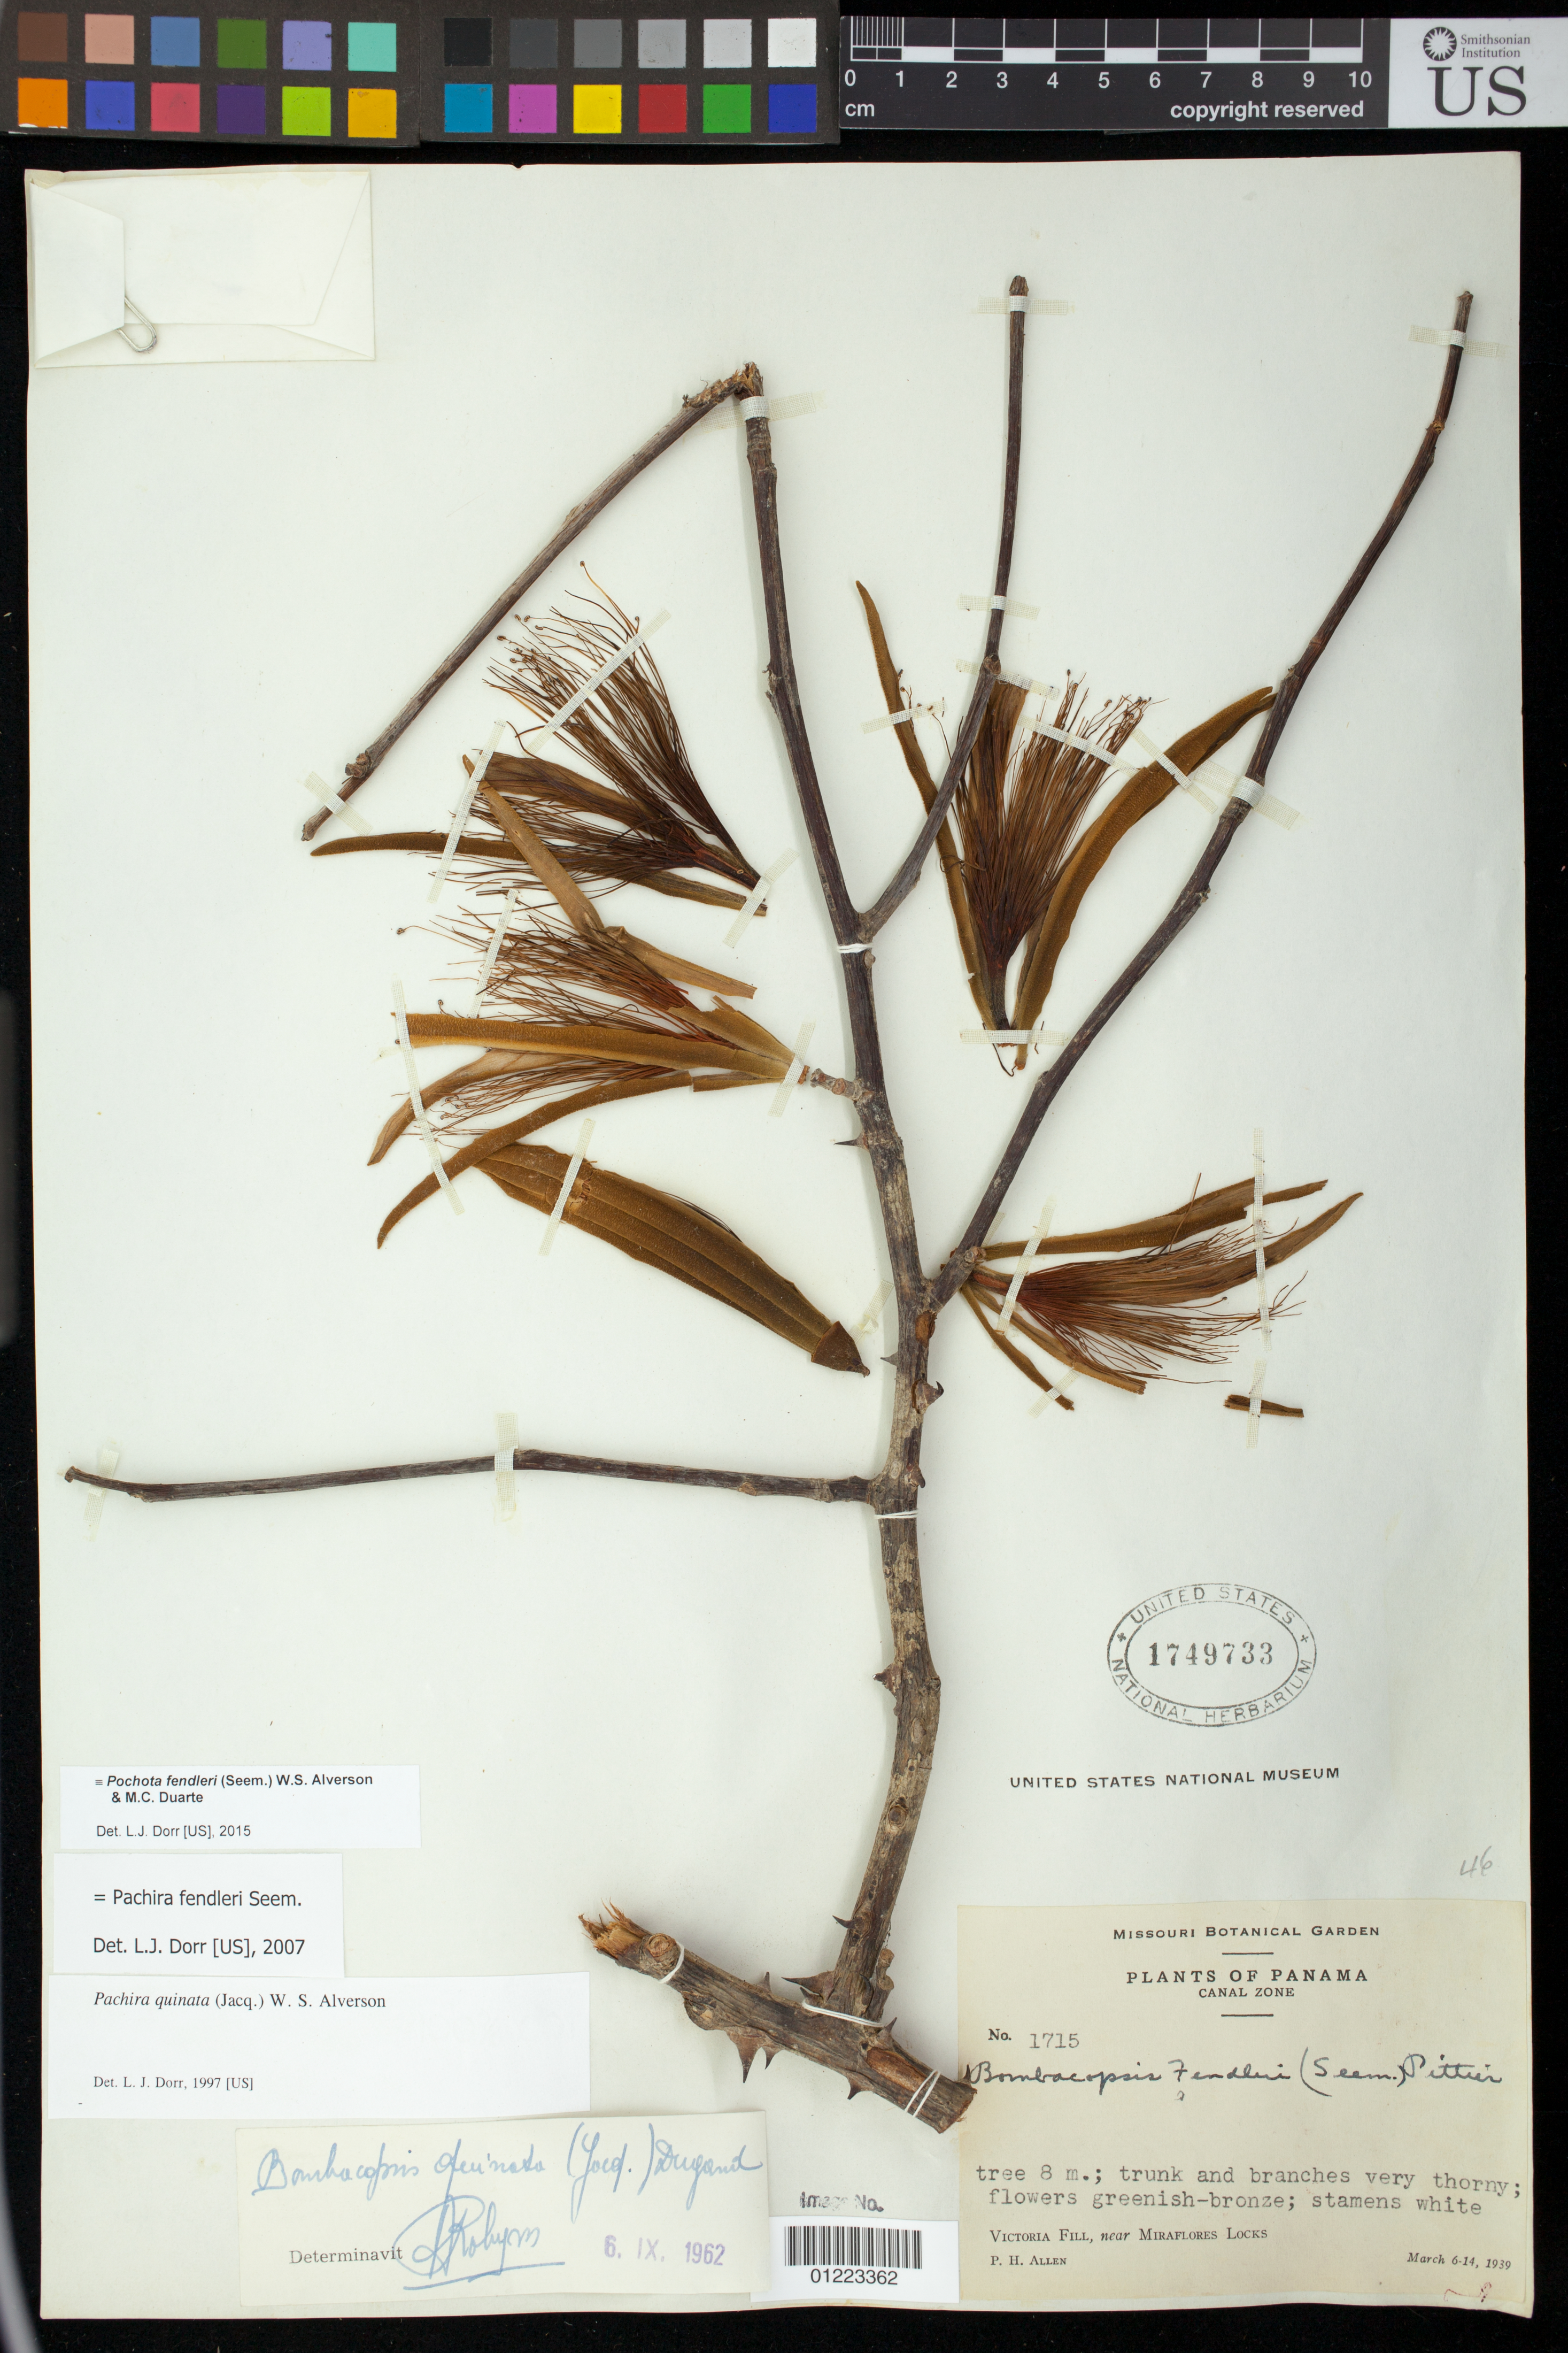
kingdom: Plantae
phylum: Tracheophyta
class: Magnoliopsida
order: Malvales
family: Malvaceae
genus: Pochota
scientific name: Pochota fendleri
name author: (Seem.) W.S. Alverson & M.C. Duarte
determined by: Dorr, L. J., (BOT), Smithsonian Institution - National Museum of Natural History (UNITED STATES)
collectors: P. H. Allen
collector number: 1715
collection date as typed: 1939-03-06 to 1939-03-14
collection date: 1939-03-06/1939-03-14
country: Panama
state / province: Panamá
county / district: Canal Zone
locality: Victoria Fill, near Miraflores Locks, Canal Zone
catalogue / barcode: US 1749733